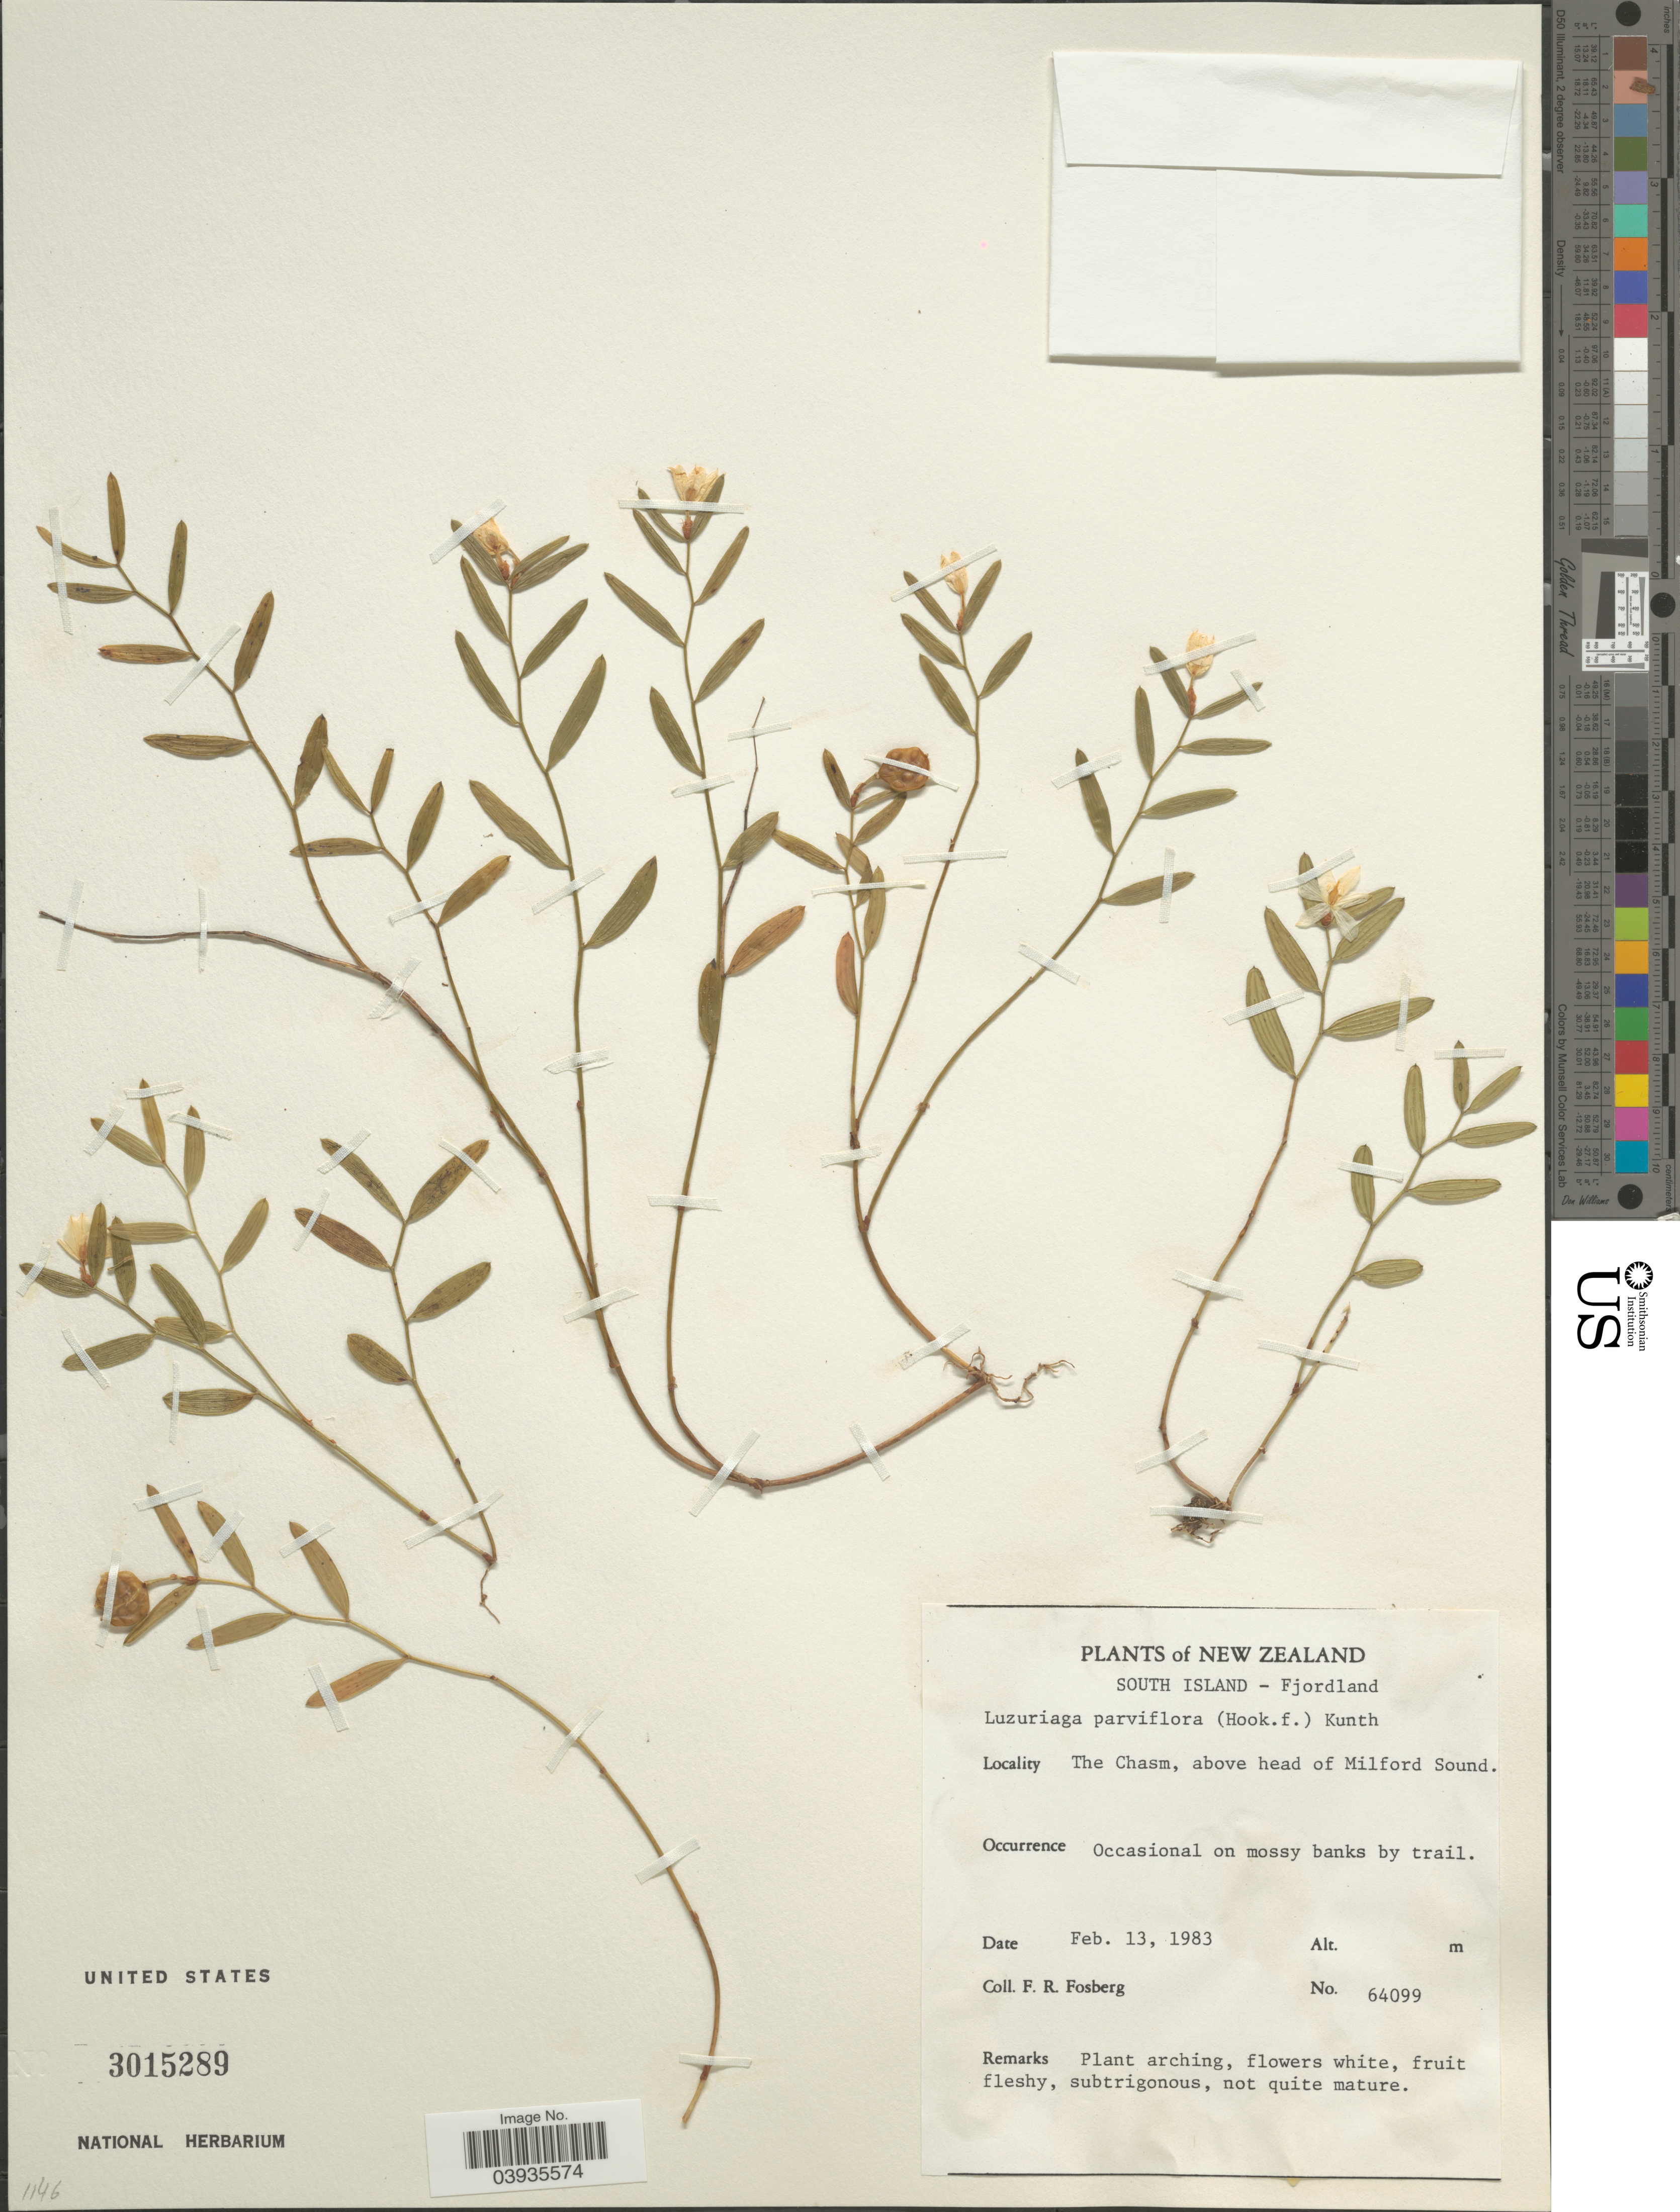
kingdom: Plantae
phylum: Tracheophyta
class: Liliopsida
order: Liliales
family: Alstroemeriaceae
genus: Luzuriaga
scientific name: Luzuriaga parviflora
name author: (Hook. f.) Kunth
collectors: F. R. Fosberg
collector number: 64099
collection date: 1983-02-13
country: New Zealand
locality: South Island - Fjordland. The Chasm, above head of Milford Sound.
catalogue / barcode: US 3015289